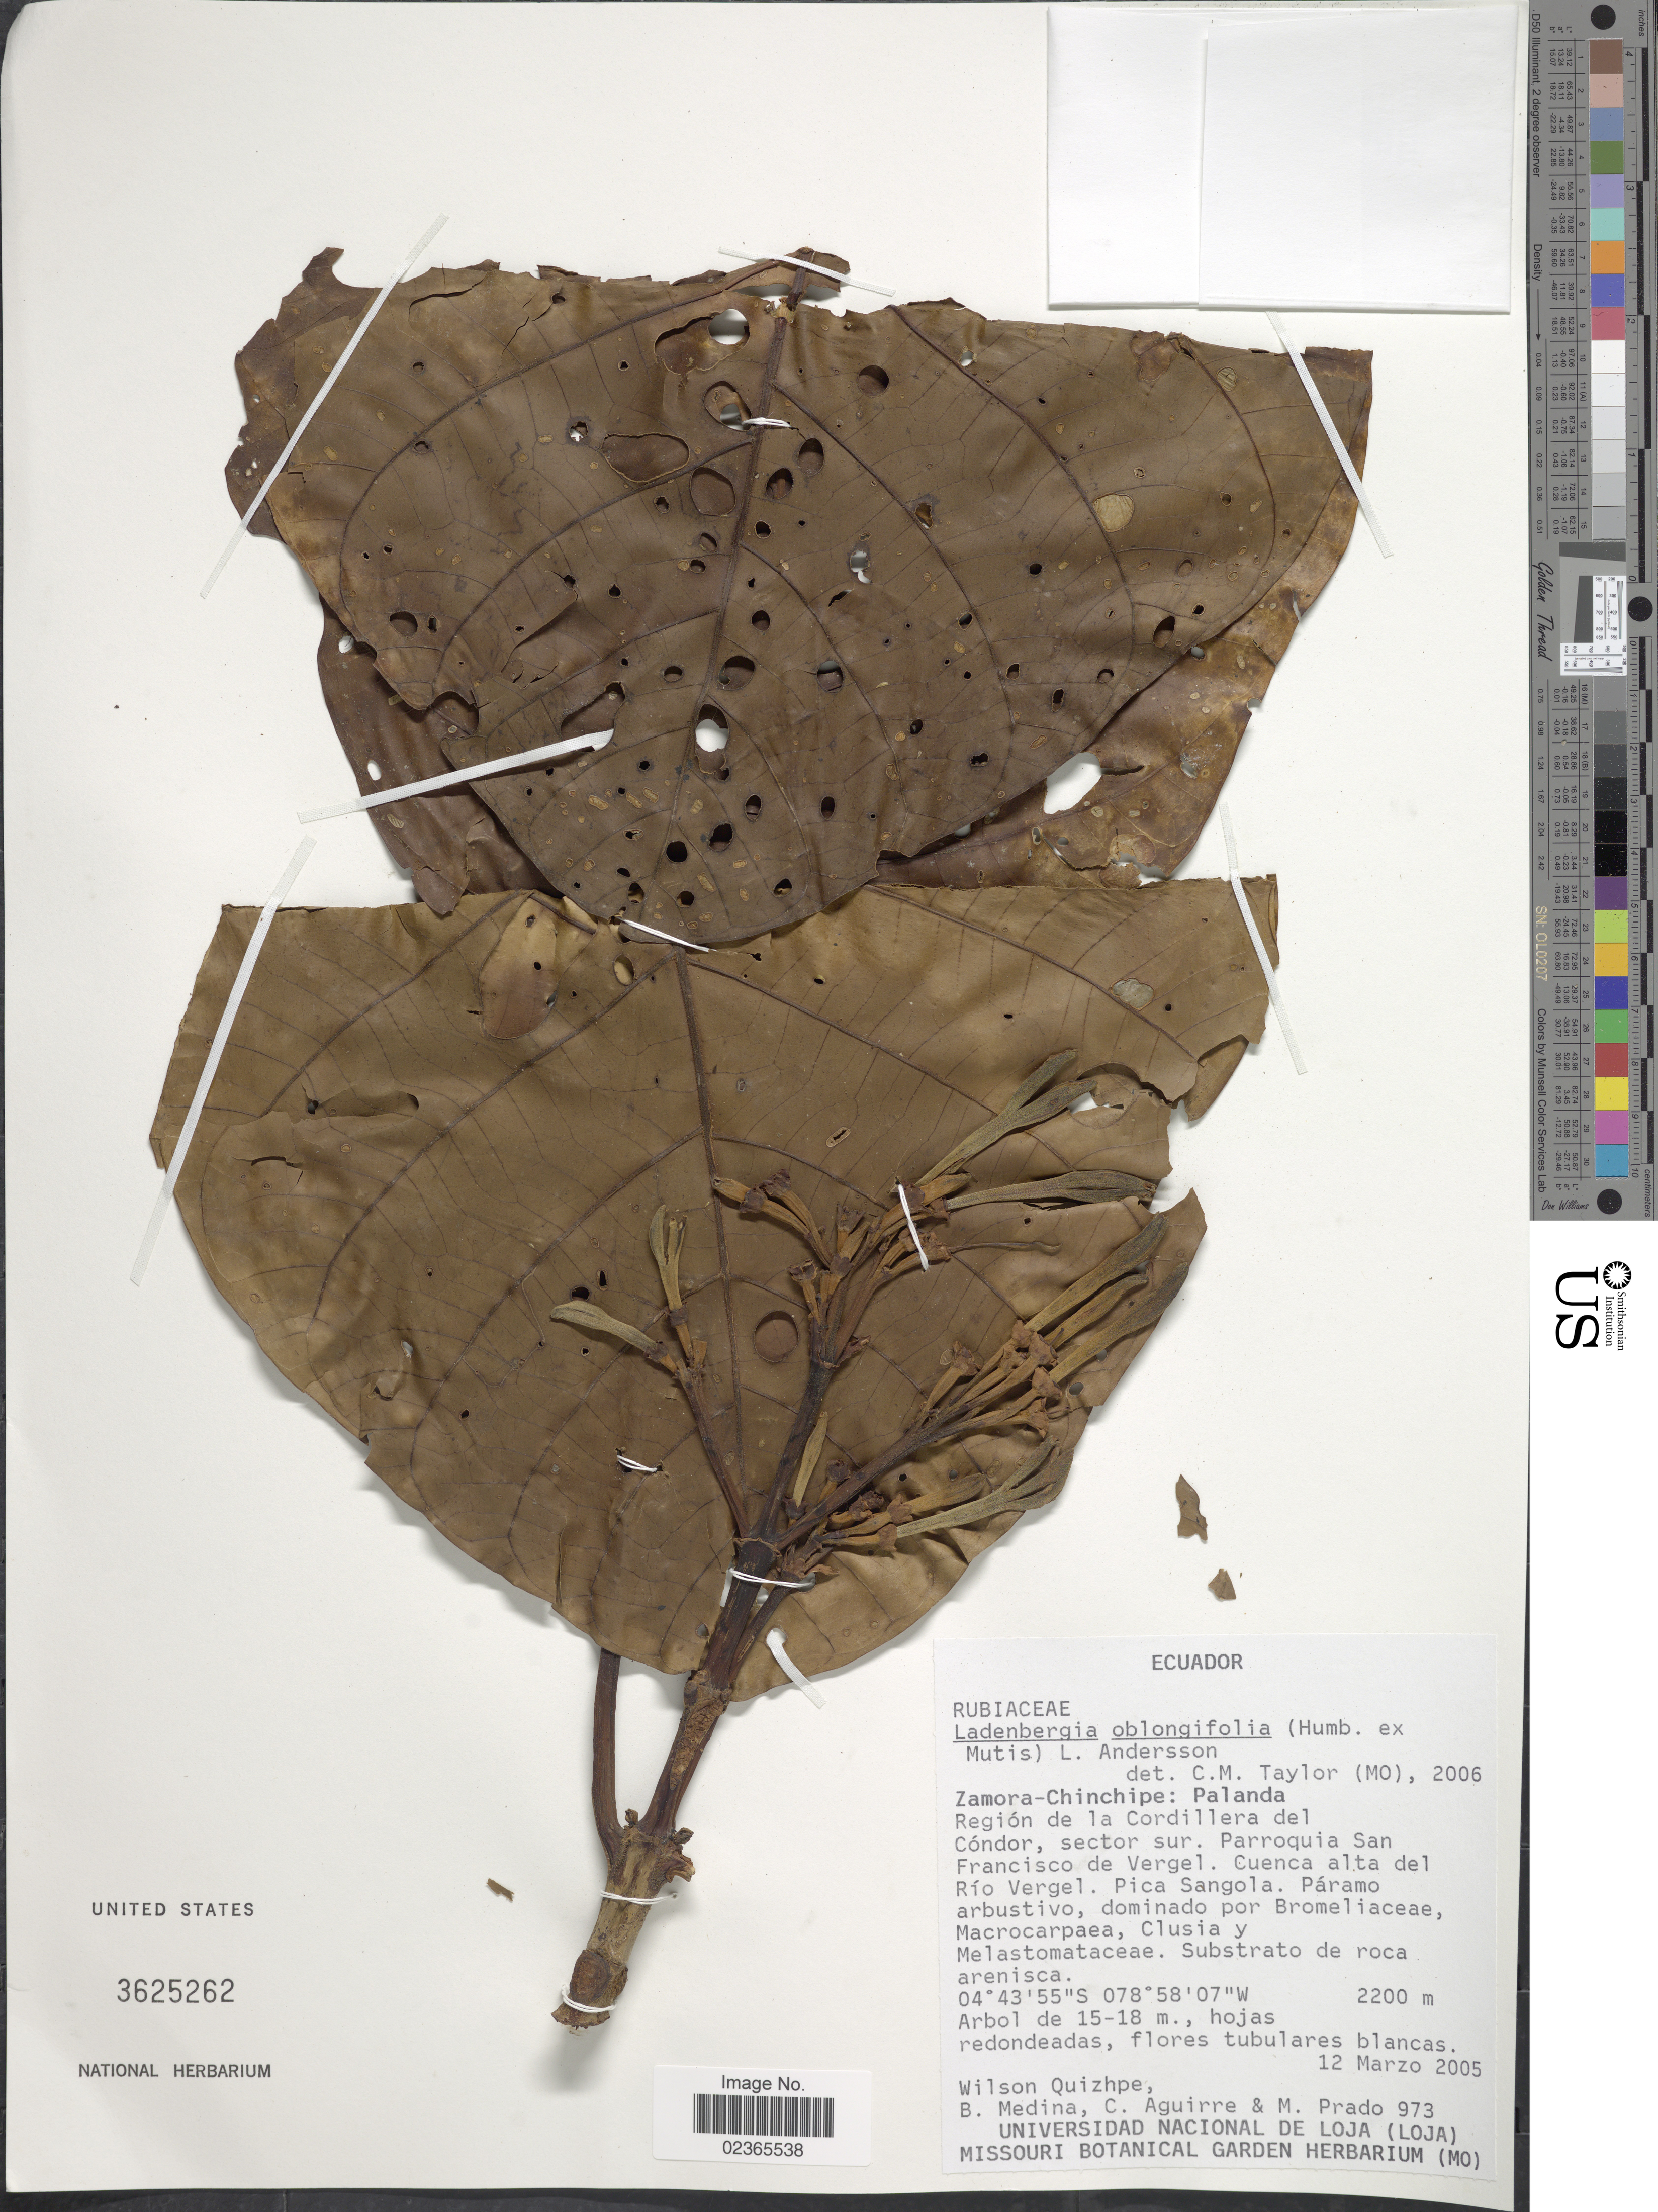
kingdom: Plantae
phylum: Tracheophyta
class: Magnoliopsida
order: Gentianales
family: Rubiaceae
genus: Ladenbergia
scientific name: Ladenbergia oblongifolia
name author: (Mutis) L. Andersson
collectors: W. Quizhpe, B. Medina, C. Aguirre & M. Prado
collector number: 973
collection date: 2005-03-12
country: Ecuador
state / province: Zamora-Chinchipe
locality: Palanda, Region de la Cordillera del Condor, sector sur. Parroquia San Francisco de Vergel. Cuenca alta del Rio Vergel. Pica Sangola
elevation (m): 2200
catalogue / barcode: US 3625262